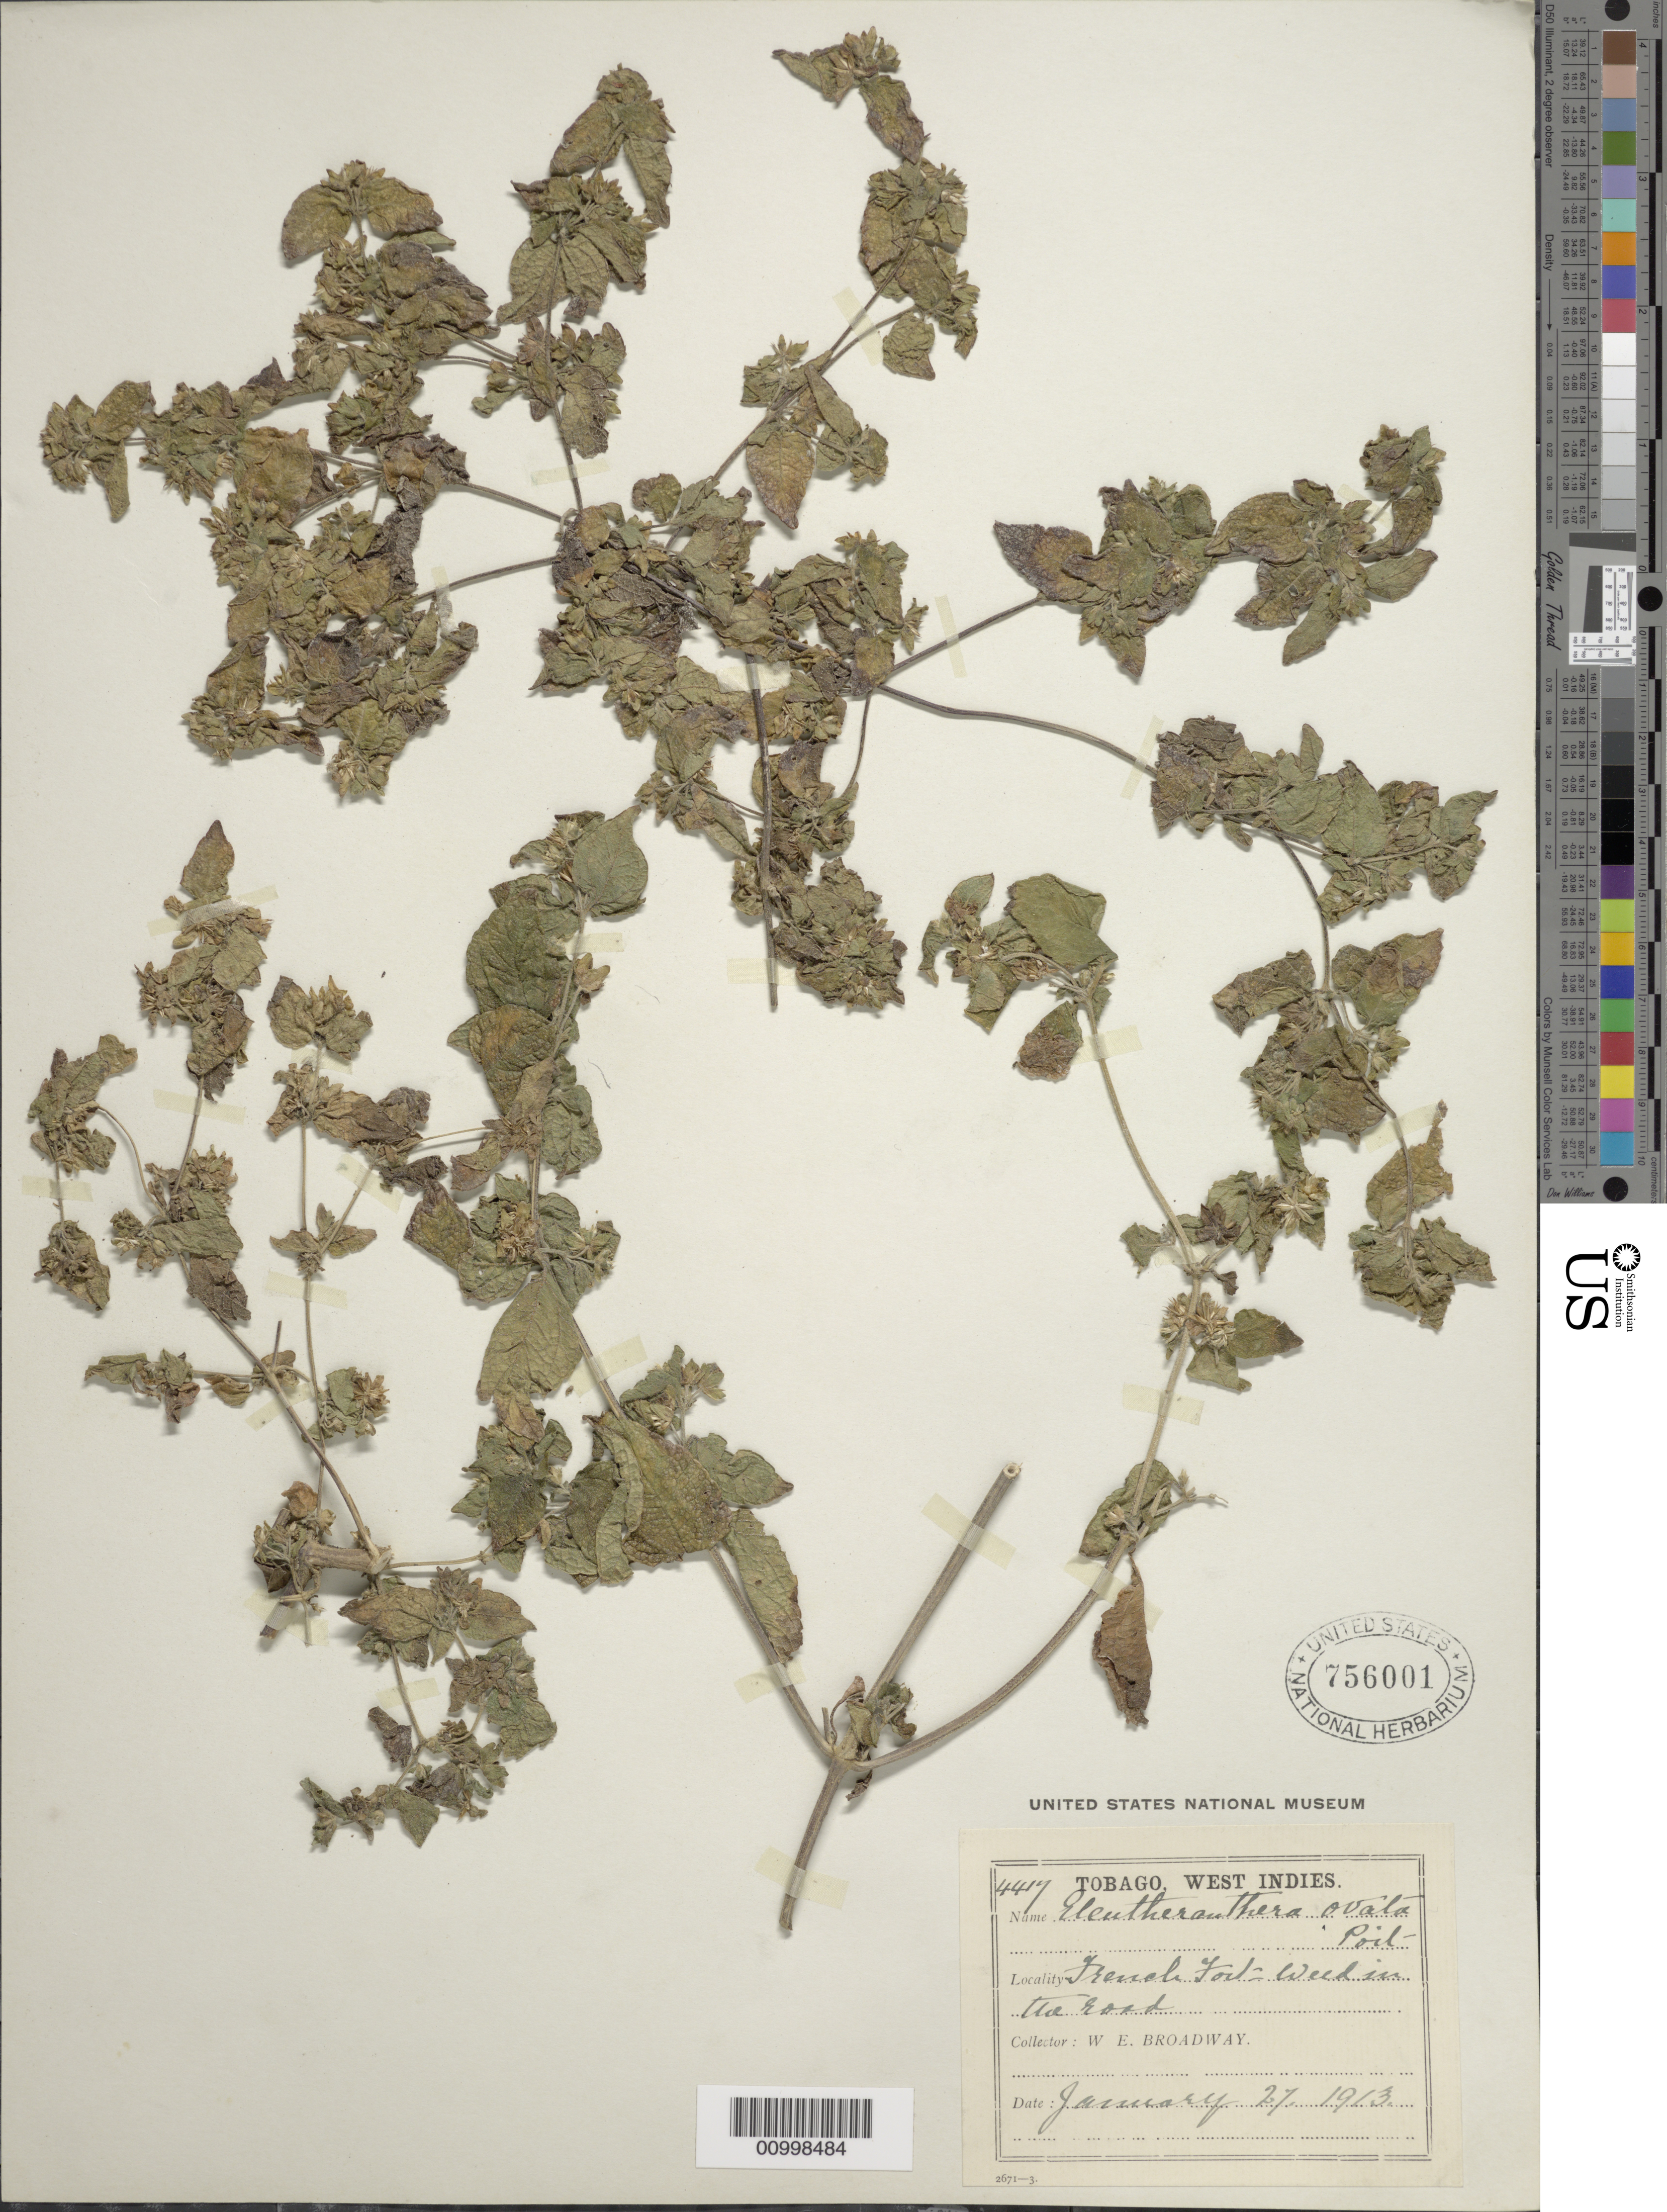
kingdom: Plantae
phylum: Tracheophyta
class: Magnoliopsida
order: Asterales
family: Asteraceae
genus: Eleutheranthera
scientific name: Eleutheranthera ruderalis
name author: (Sw.) Sch. Bip.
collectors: W. E. Broadway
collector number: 4417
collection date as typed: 27 Jan 1913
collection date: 1913-01-27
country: Trinidad and Tobago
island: Tobago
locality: French Ford: weed in the road.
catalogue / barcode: US 756001